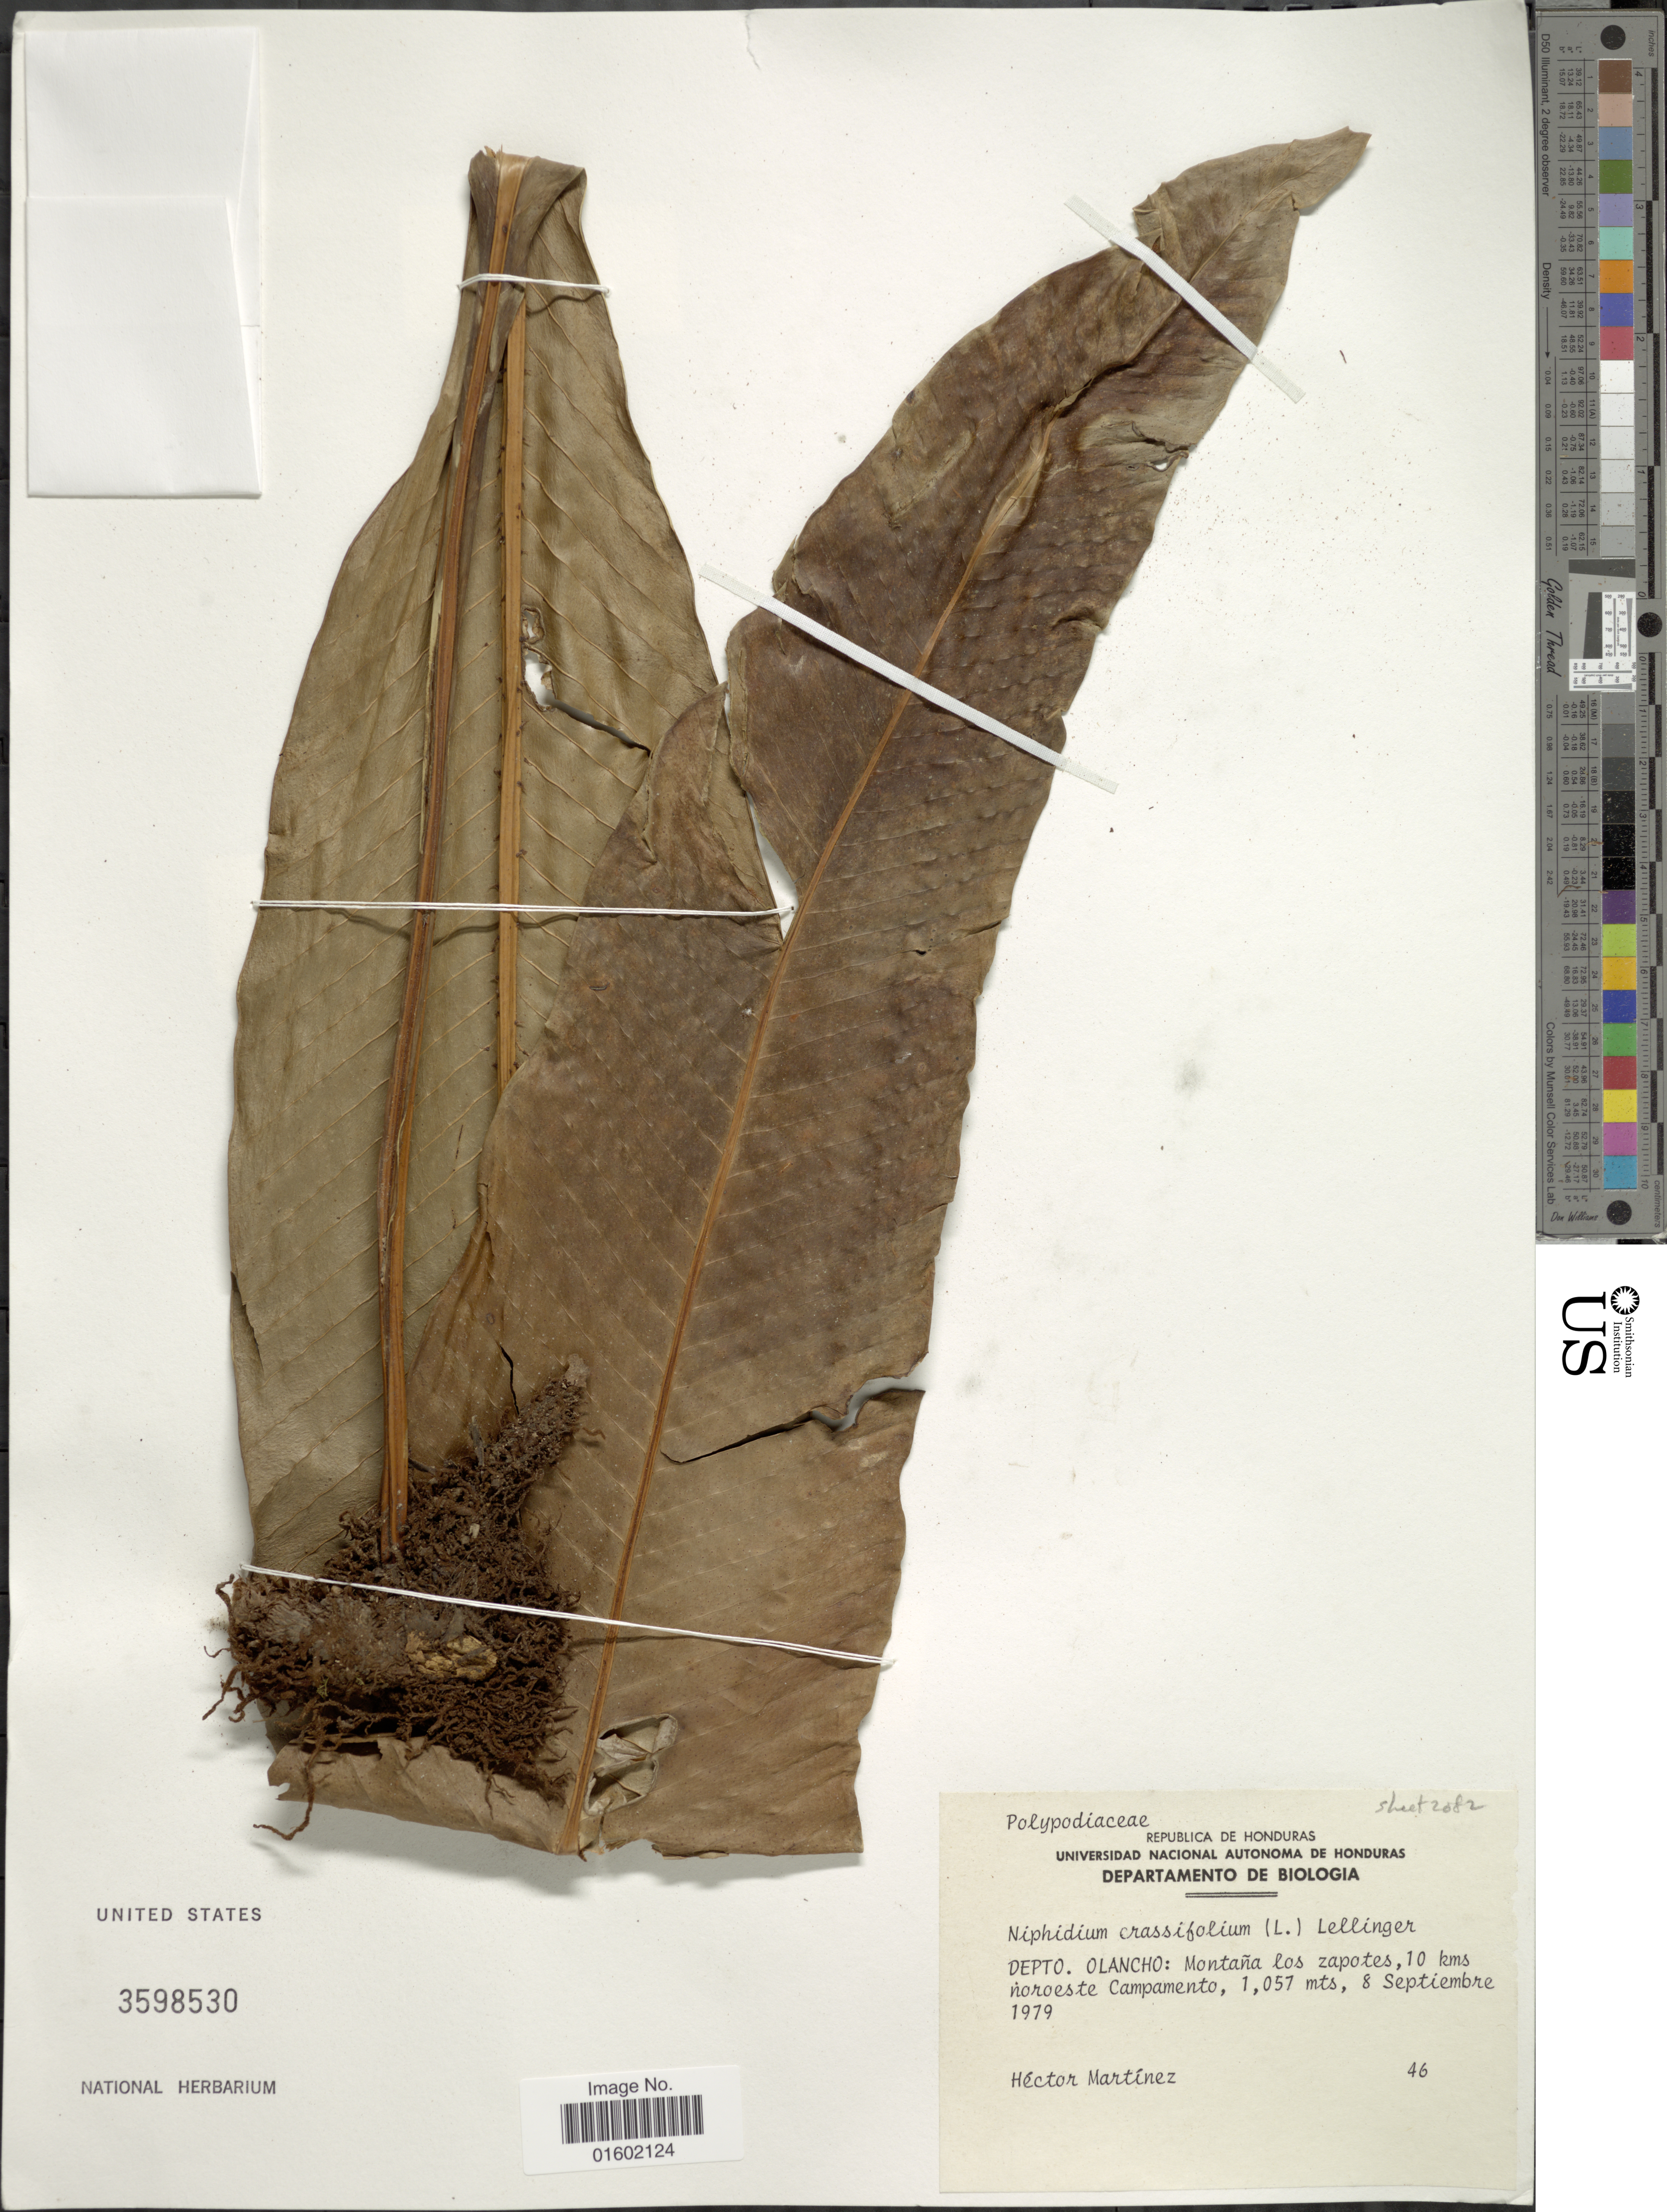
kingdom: Plantae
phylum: Tracheophyta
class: Polypodiopsida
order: Polypodiales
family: Polypodiaceae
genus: Niphidium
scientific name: Niphidium crassifolium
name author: (L.) Lellinger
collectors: H. Martínez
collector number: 46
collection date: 1979-09-08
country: Honduras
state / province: Olancho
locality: Montana los zapotes, 10 kms noroes te Campameto, Dept. Olancho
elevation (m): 1057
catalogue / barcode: US 3598530